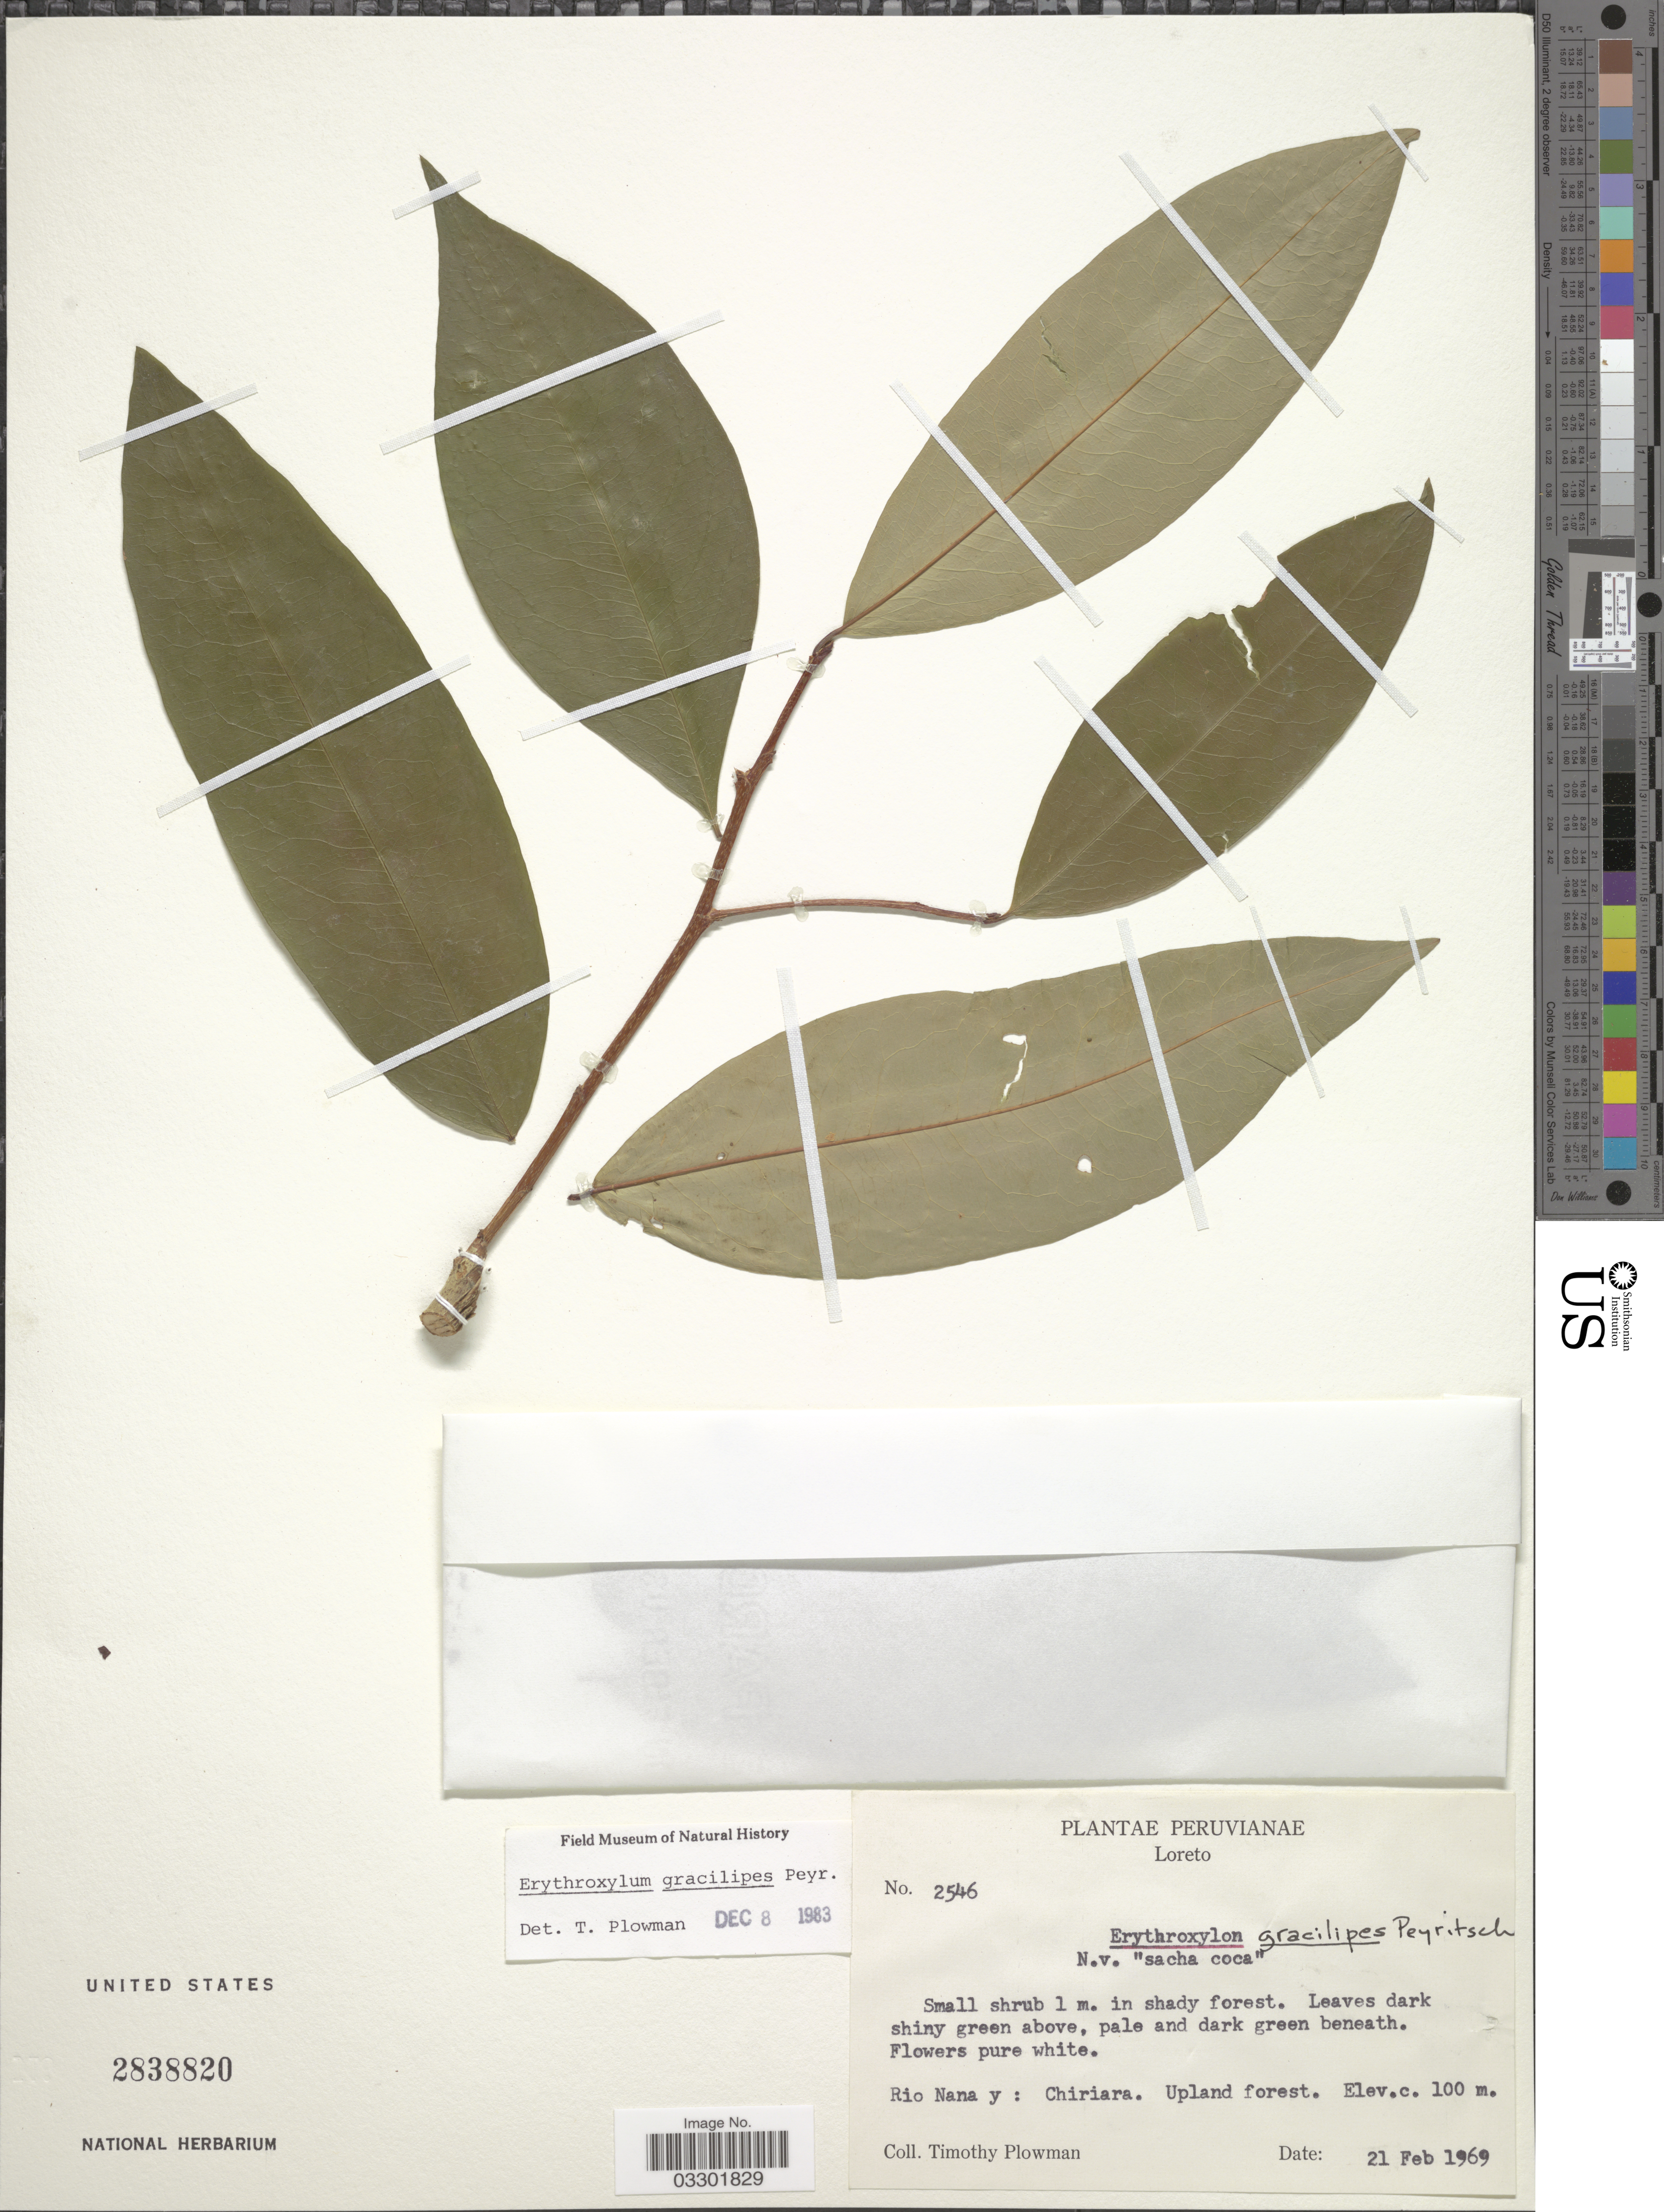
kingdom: Plantae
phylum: Tracheophyta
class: Magnoliopsida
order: Malpighiales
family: Erythroxylaceae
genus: Erythroxylum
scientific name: Erythroxylum gracilipes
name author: Peyr.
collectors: T. Plowman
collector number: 2546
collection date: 1969-02-21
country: Peru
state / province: Loreto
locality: Rio Nana: Chiriara.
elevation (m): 100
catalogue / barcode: US 2838820